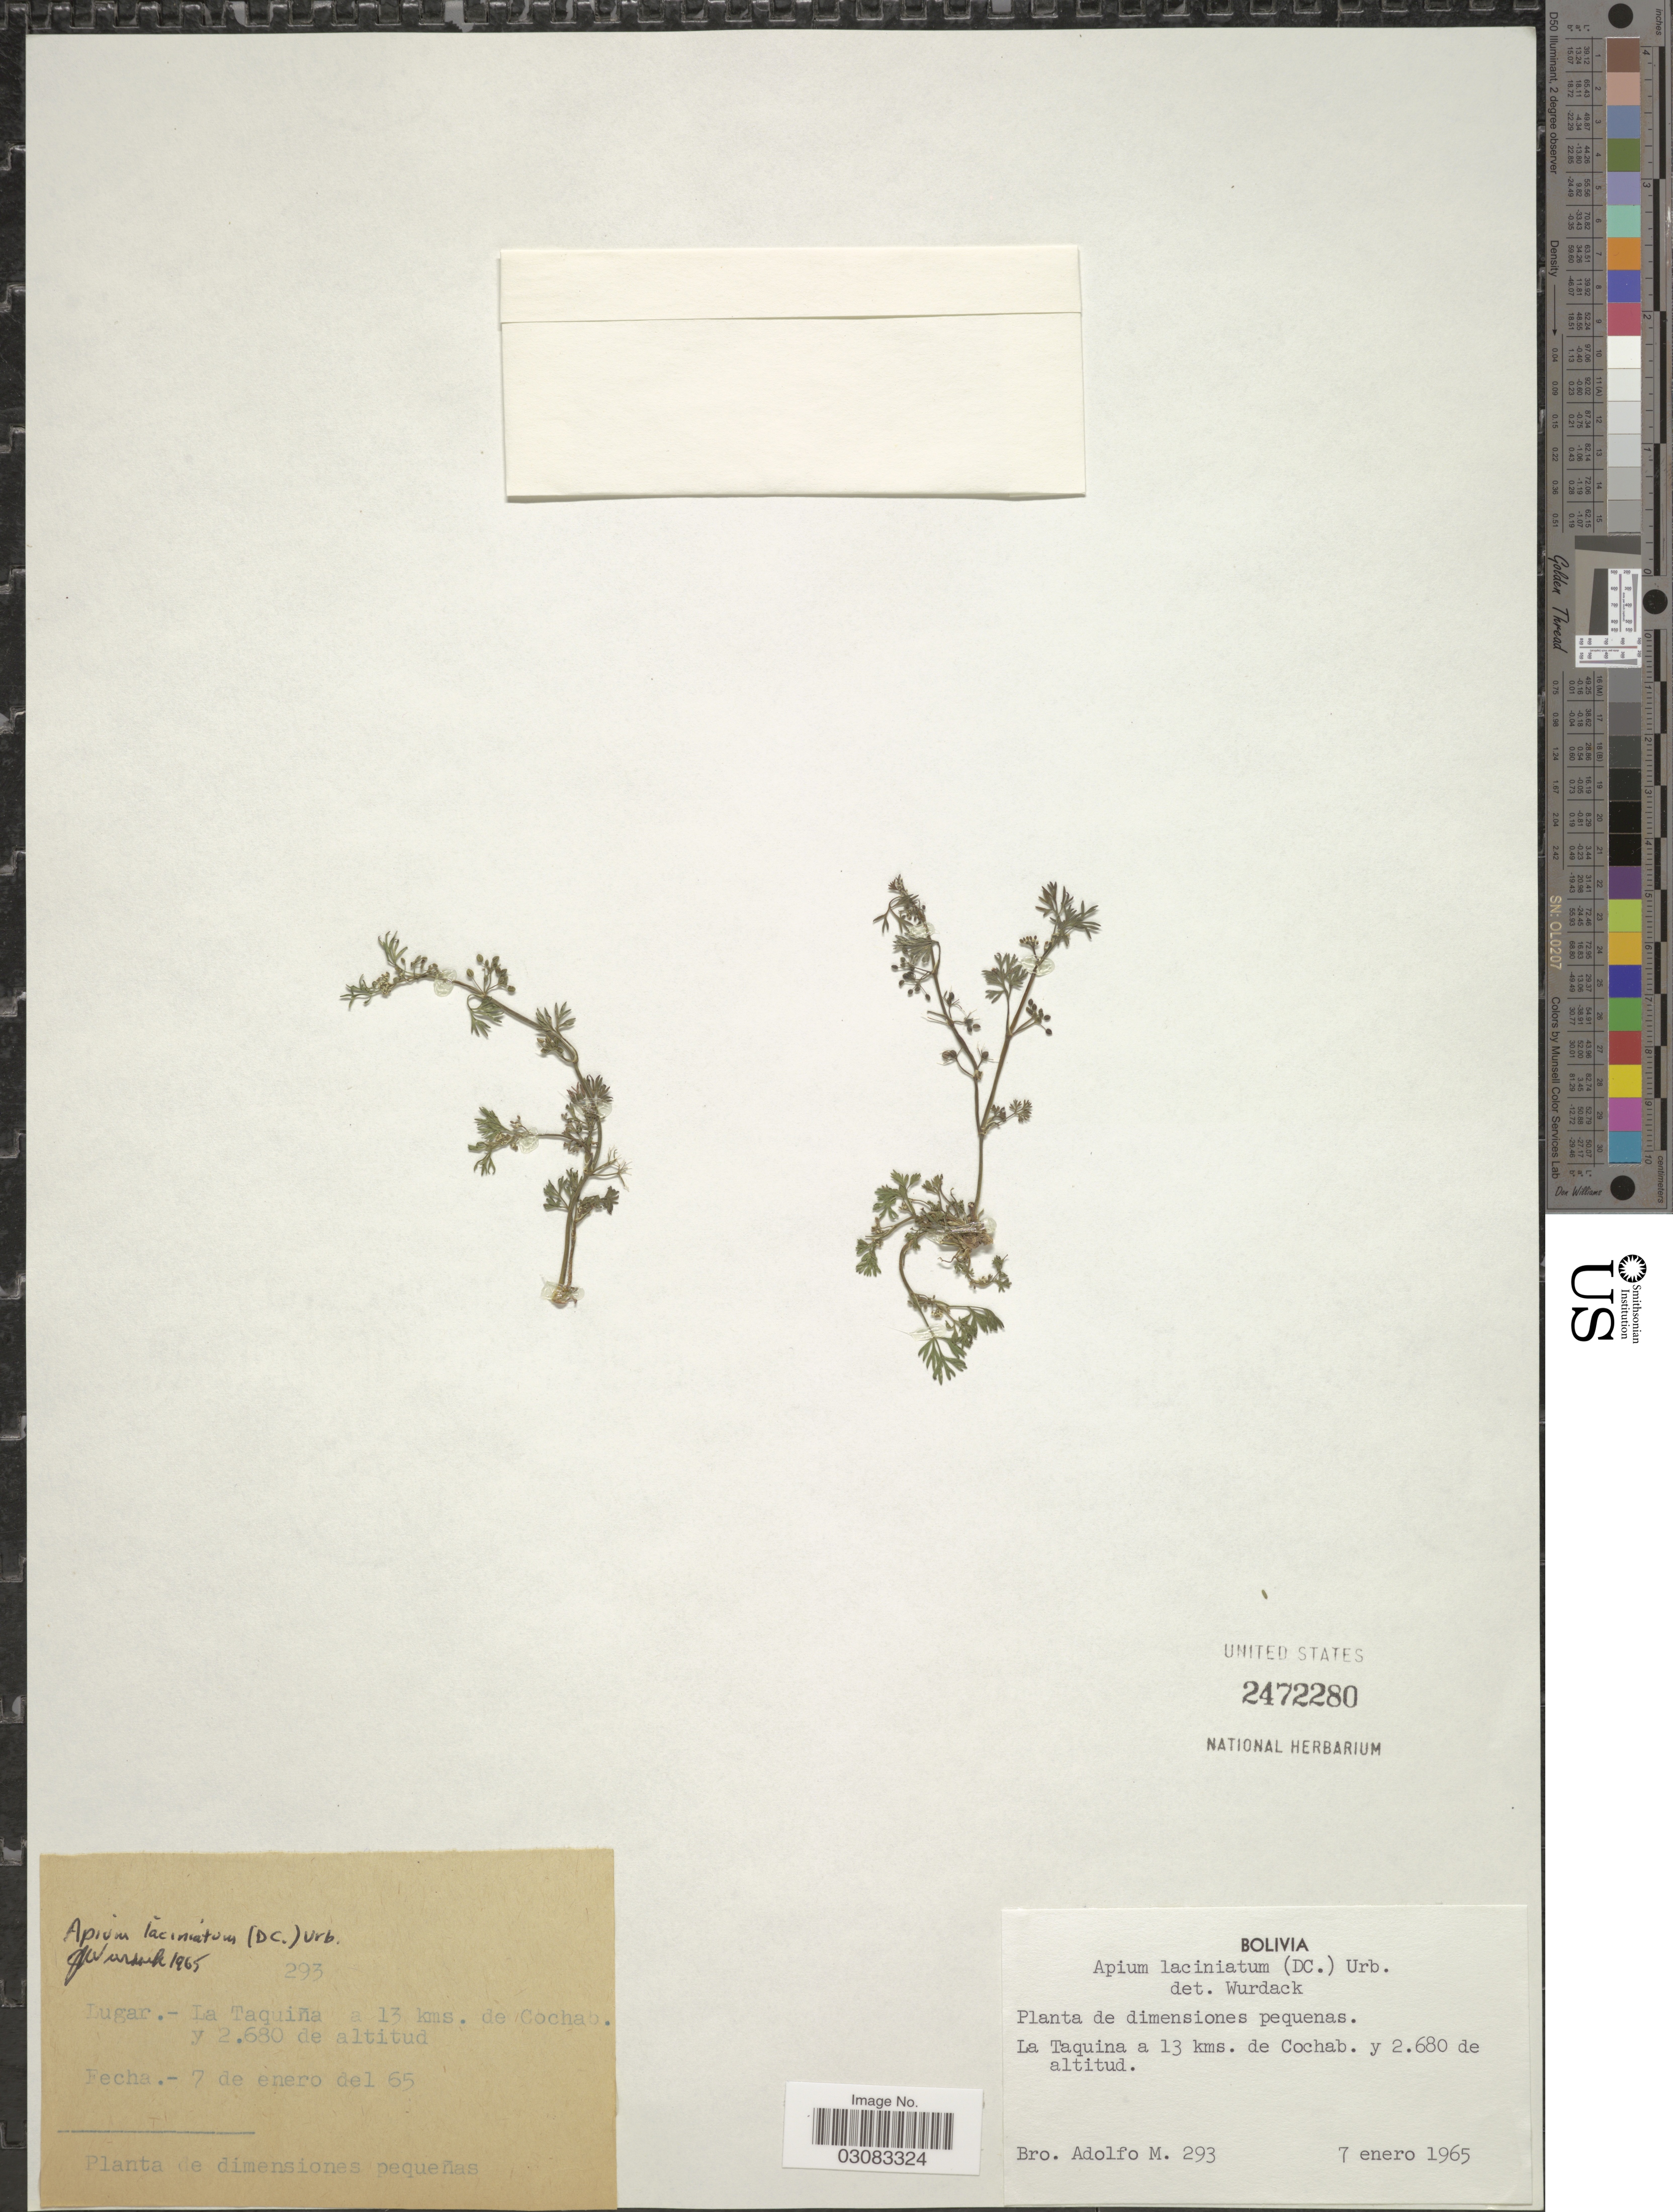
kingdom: Plantae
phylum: Tracheophyta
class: Magnoliopsida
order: Apiales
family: Apiaceae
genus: Cyclospermum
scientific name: Cyclospermum laciniatum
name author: (DC.) Constance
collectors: Bro. Adolfo M.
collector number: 293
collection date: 1965-01-07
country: Bolivia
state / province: Cochabamba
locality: La Taquina a 13 kms de Cochab.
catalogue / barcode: US 2472280